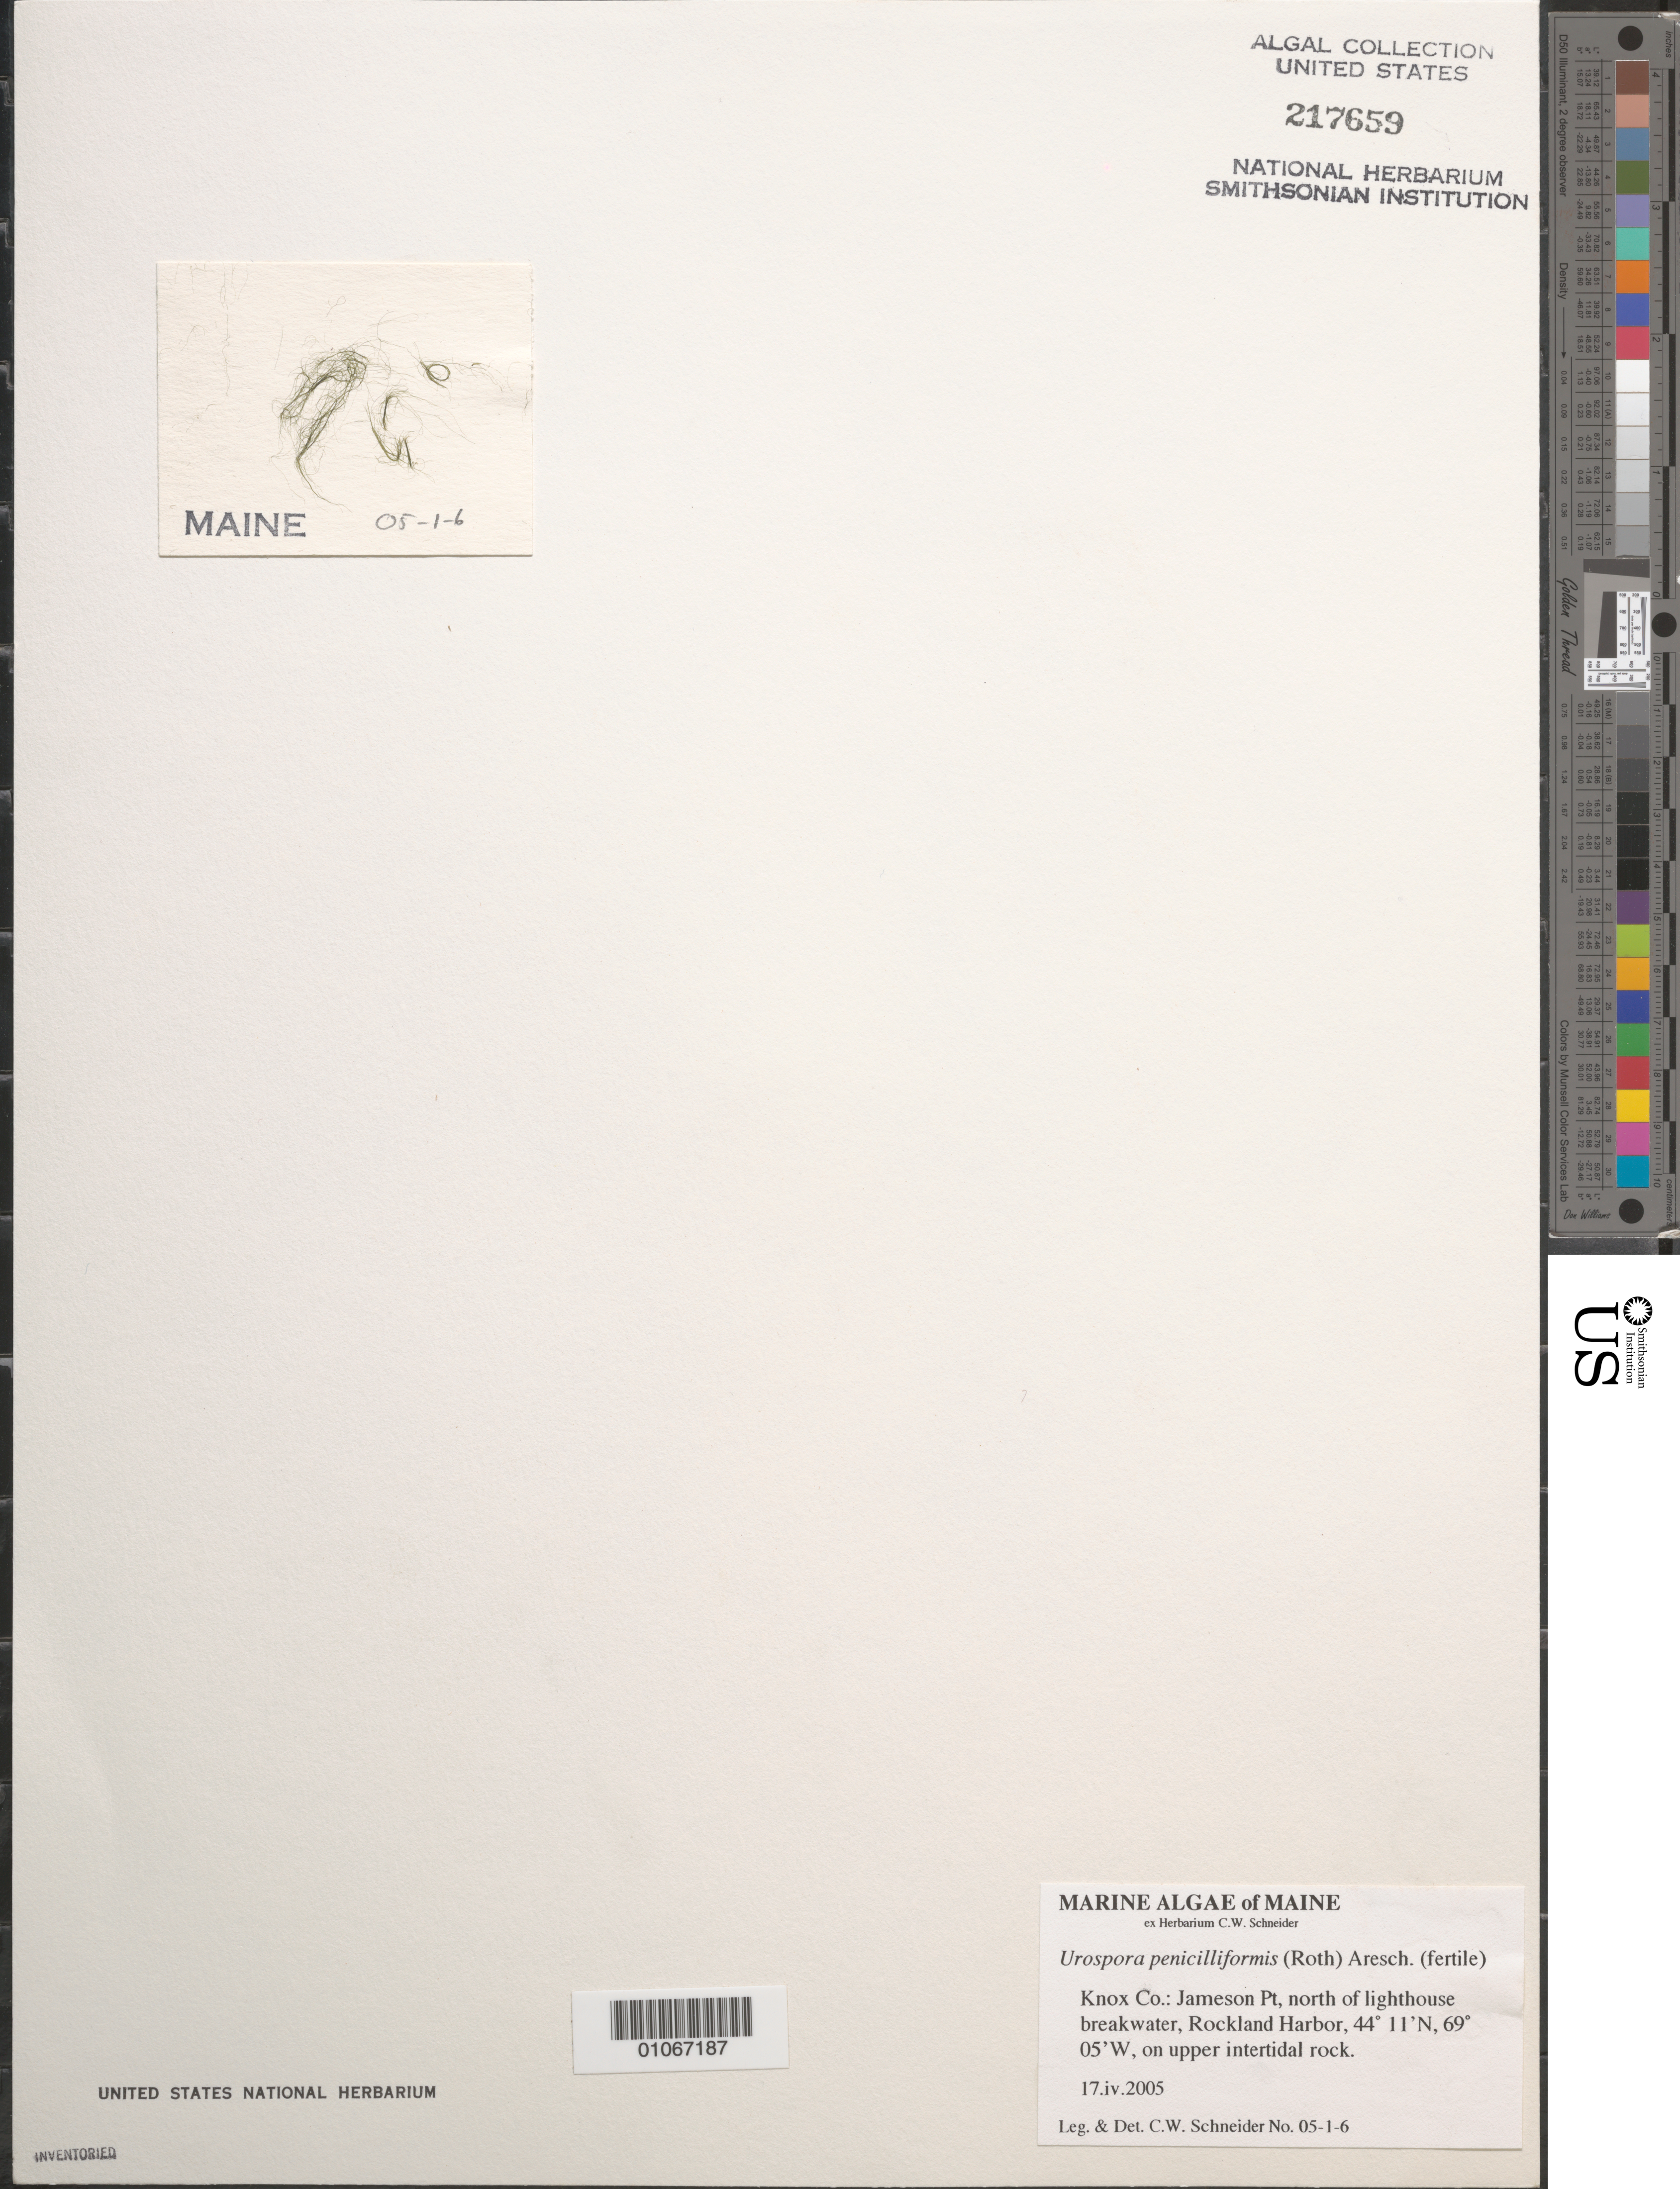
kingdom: Plantae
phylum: Chlorophyta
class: Ulvophyceae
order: Ulotrichales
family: Ulotrichaceae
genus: Urospora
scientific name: Urospora penicilliformis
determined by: Schneider, C. W.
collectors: C. W. Schneider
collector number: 05-1-6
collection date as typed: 17 Apr 2005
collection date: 2005-04-17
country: United States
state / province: Maine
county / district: Knox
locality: Jameson Point, in tidepools north of lighthouse breakwater, Rockland Harbor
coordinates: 44 11'N, 69 05'W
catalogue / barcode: US 217659